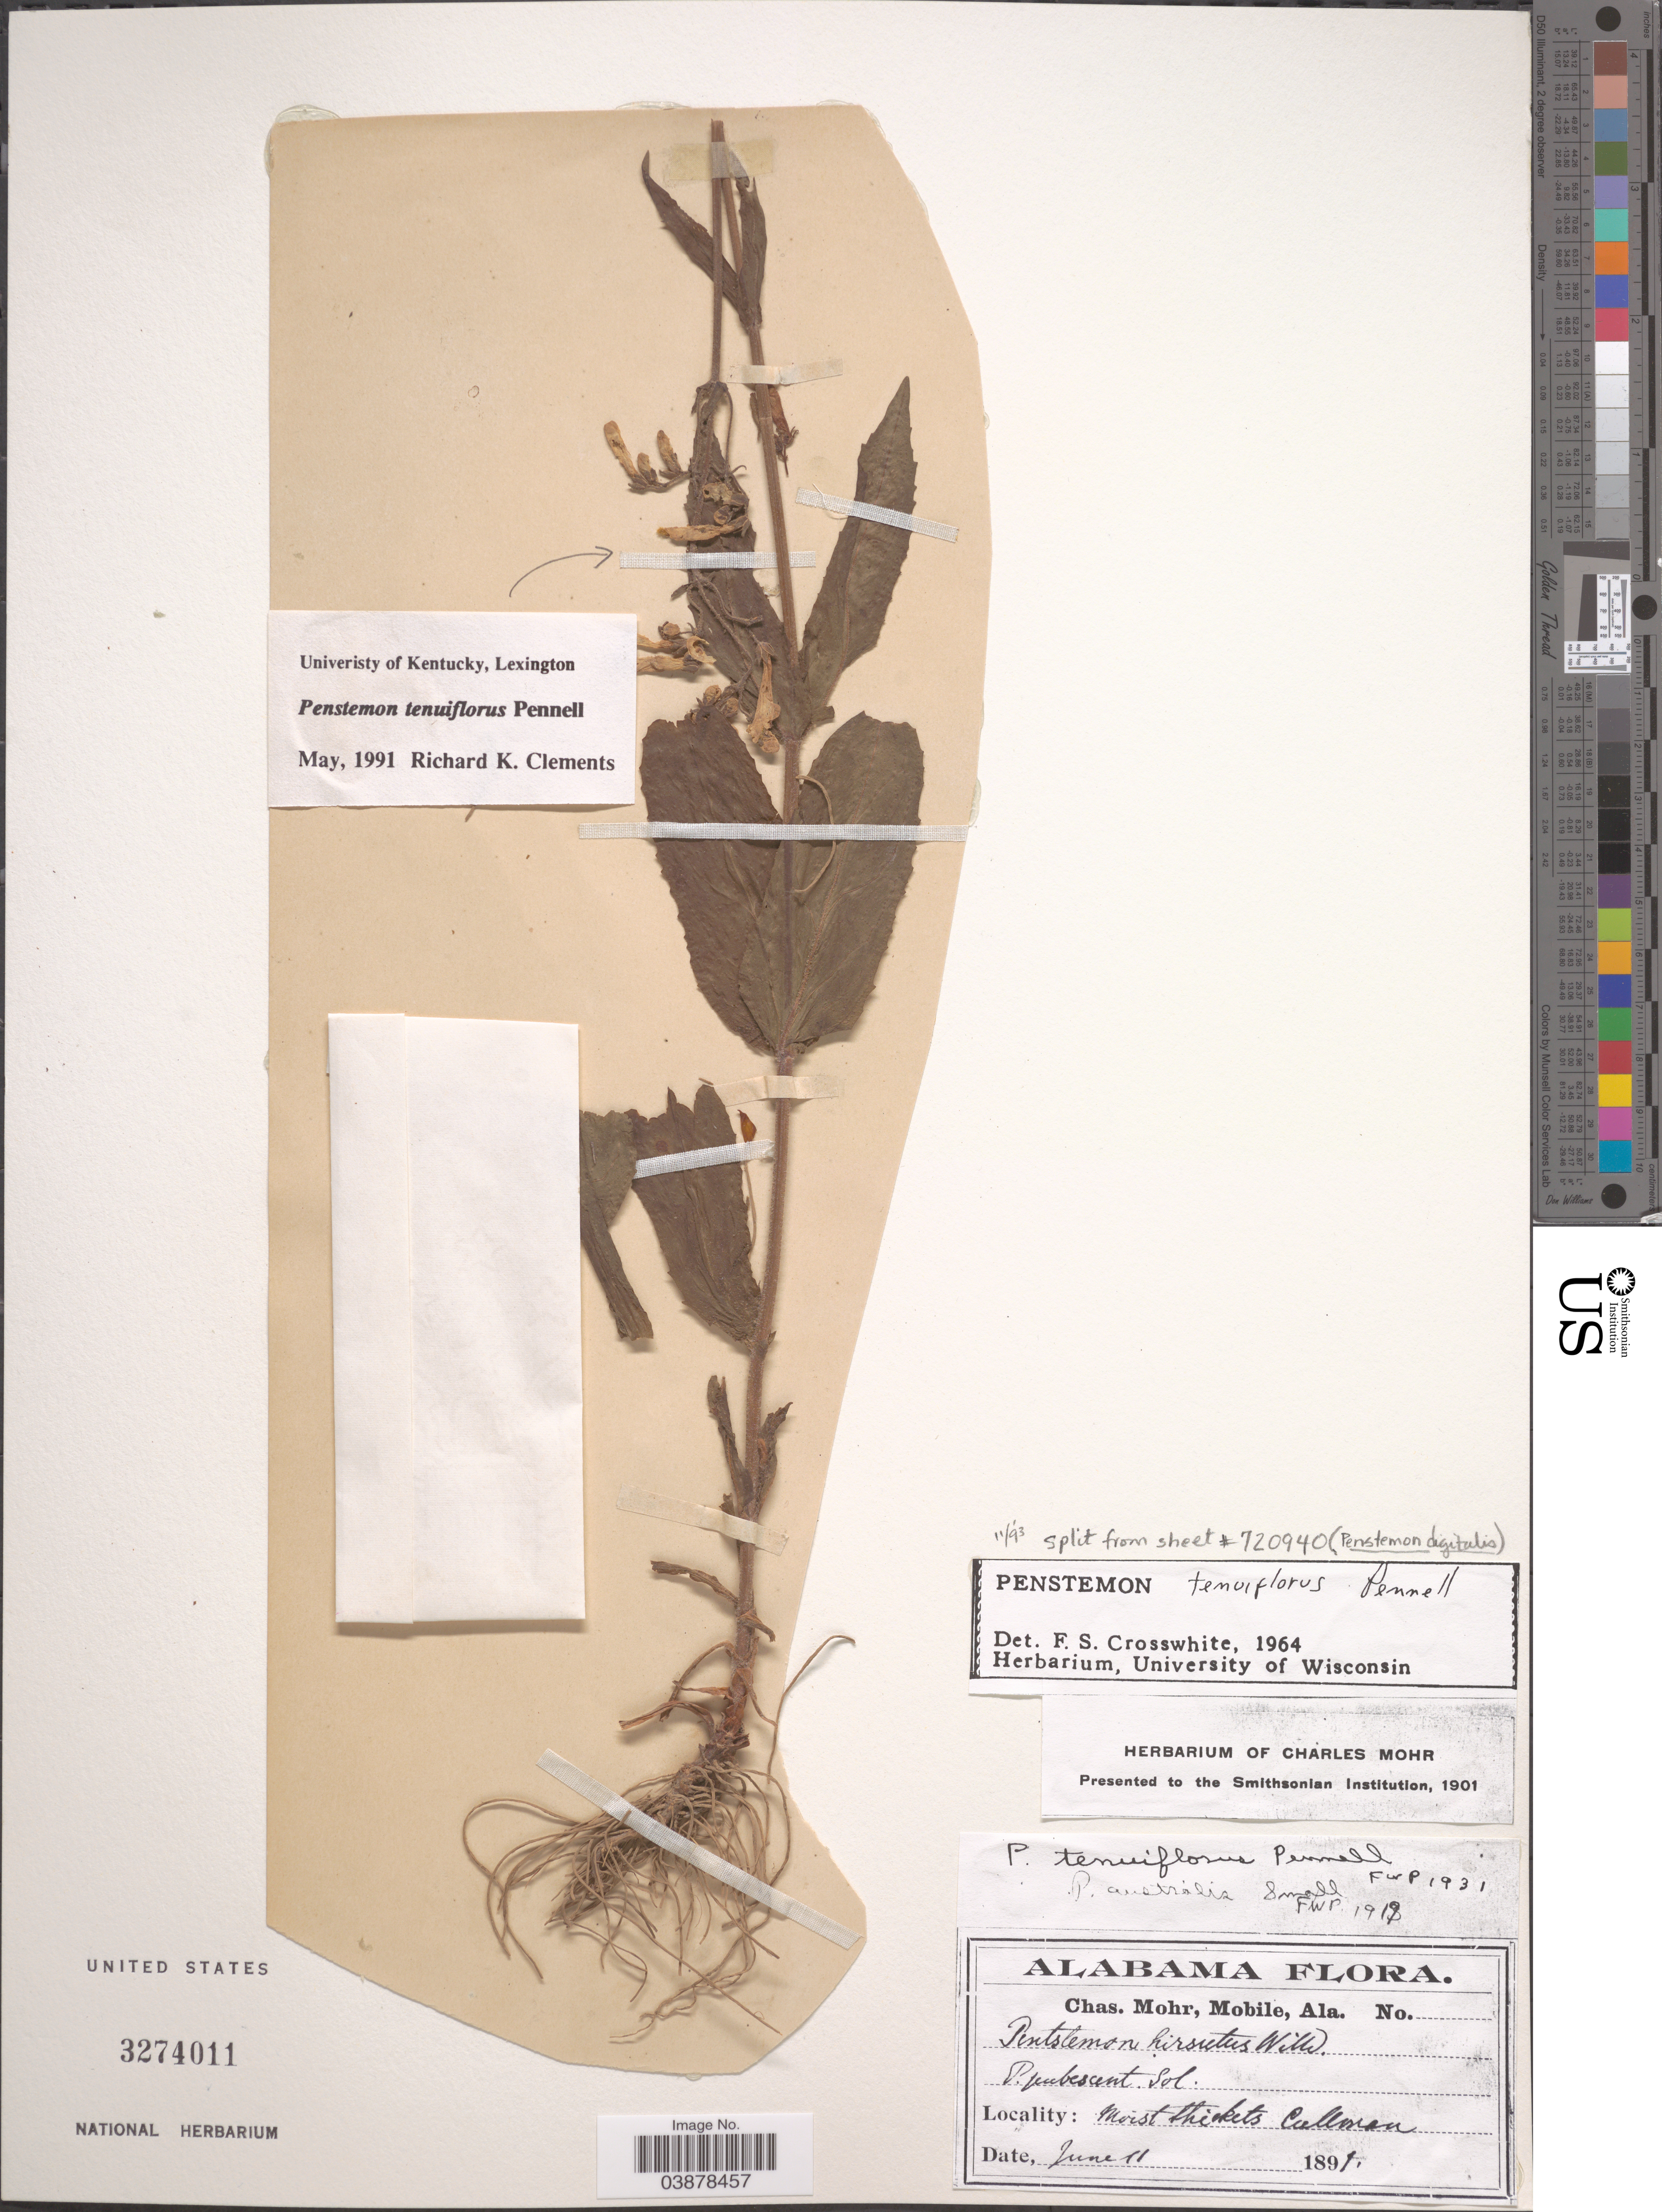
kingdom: Plantae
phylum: Tracheophyta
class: Magnoliopsida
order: Lamiales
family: Plantaginaceae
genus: Penstemon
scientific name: Penstemon tenuiflorus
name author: Pennell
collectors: Mohr, C. T. (herbarium)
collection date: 1891-06-11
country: United States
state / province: Alabama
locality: Moist thickets Cullman.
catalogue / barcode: US 3274011